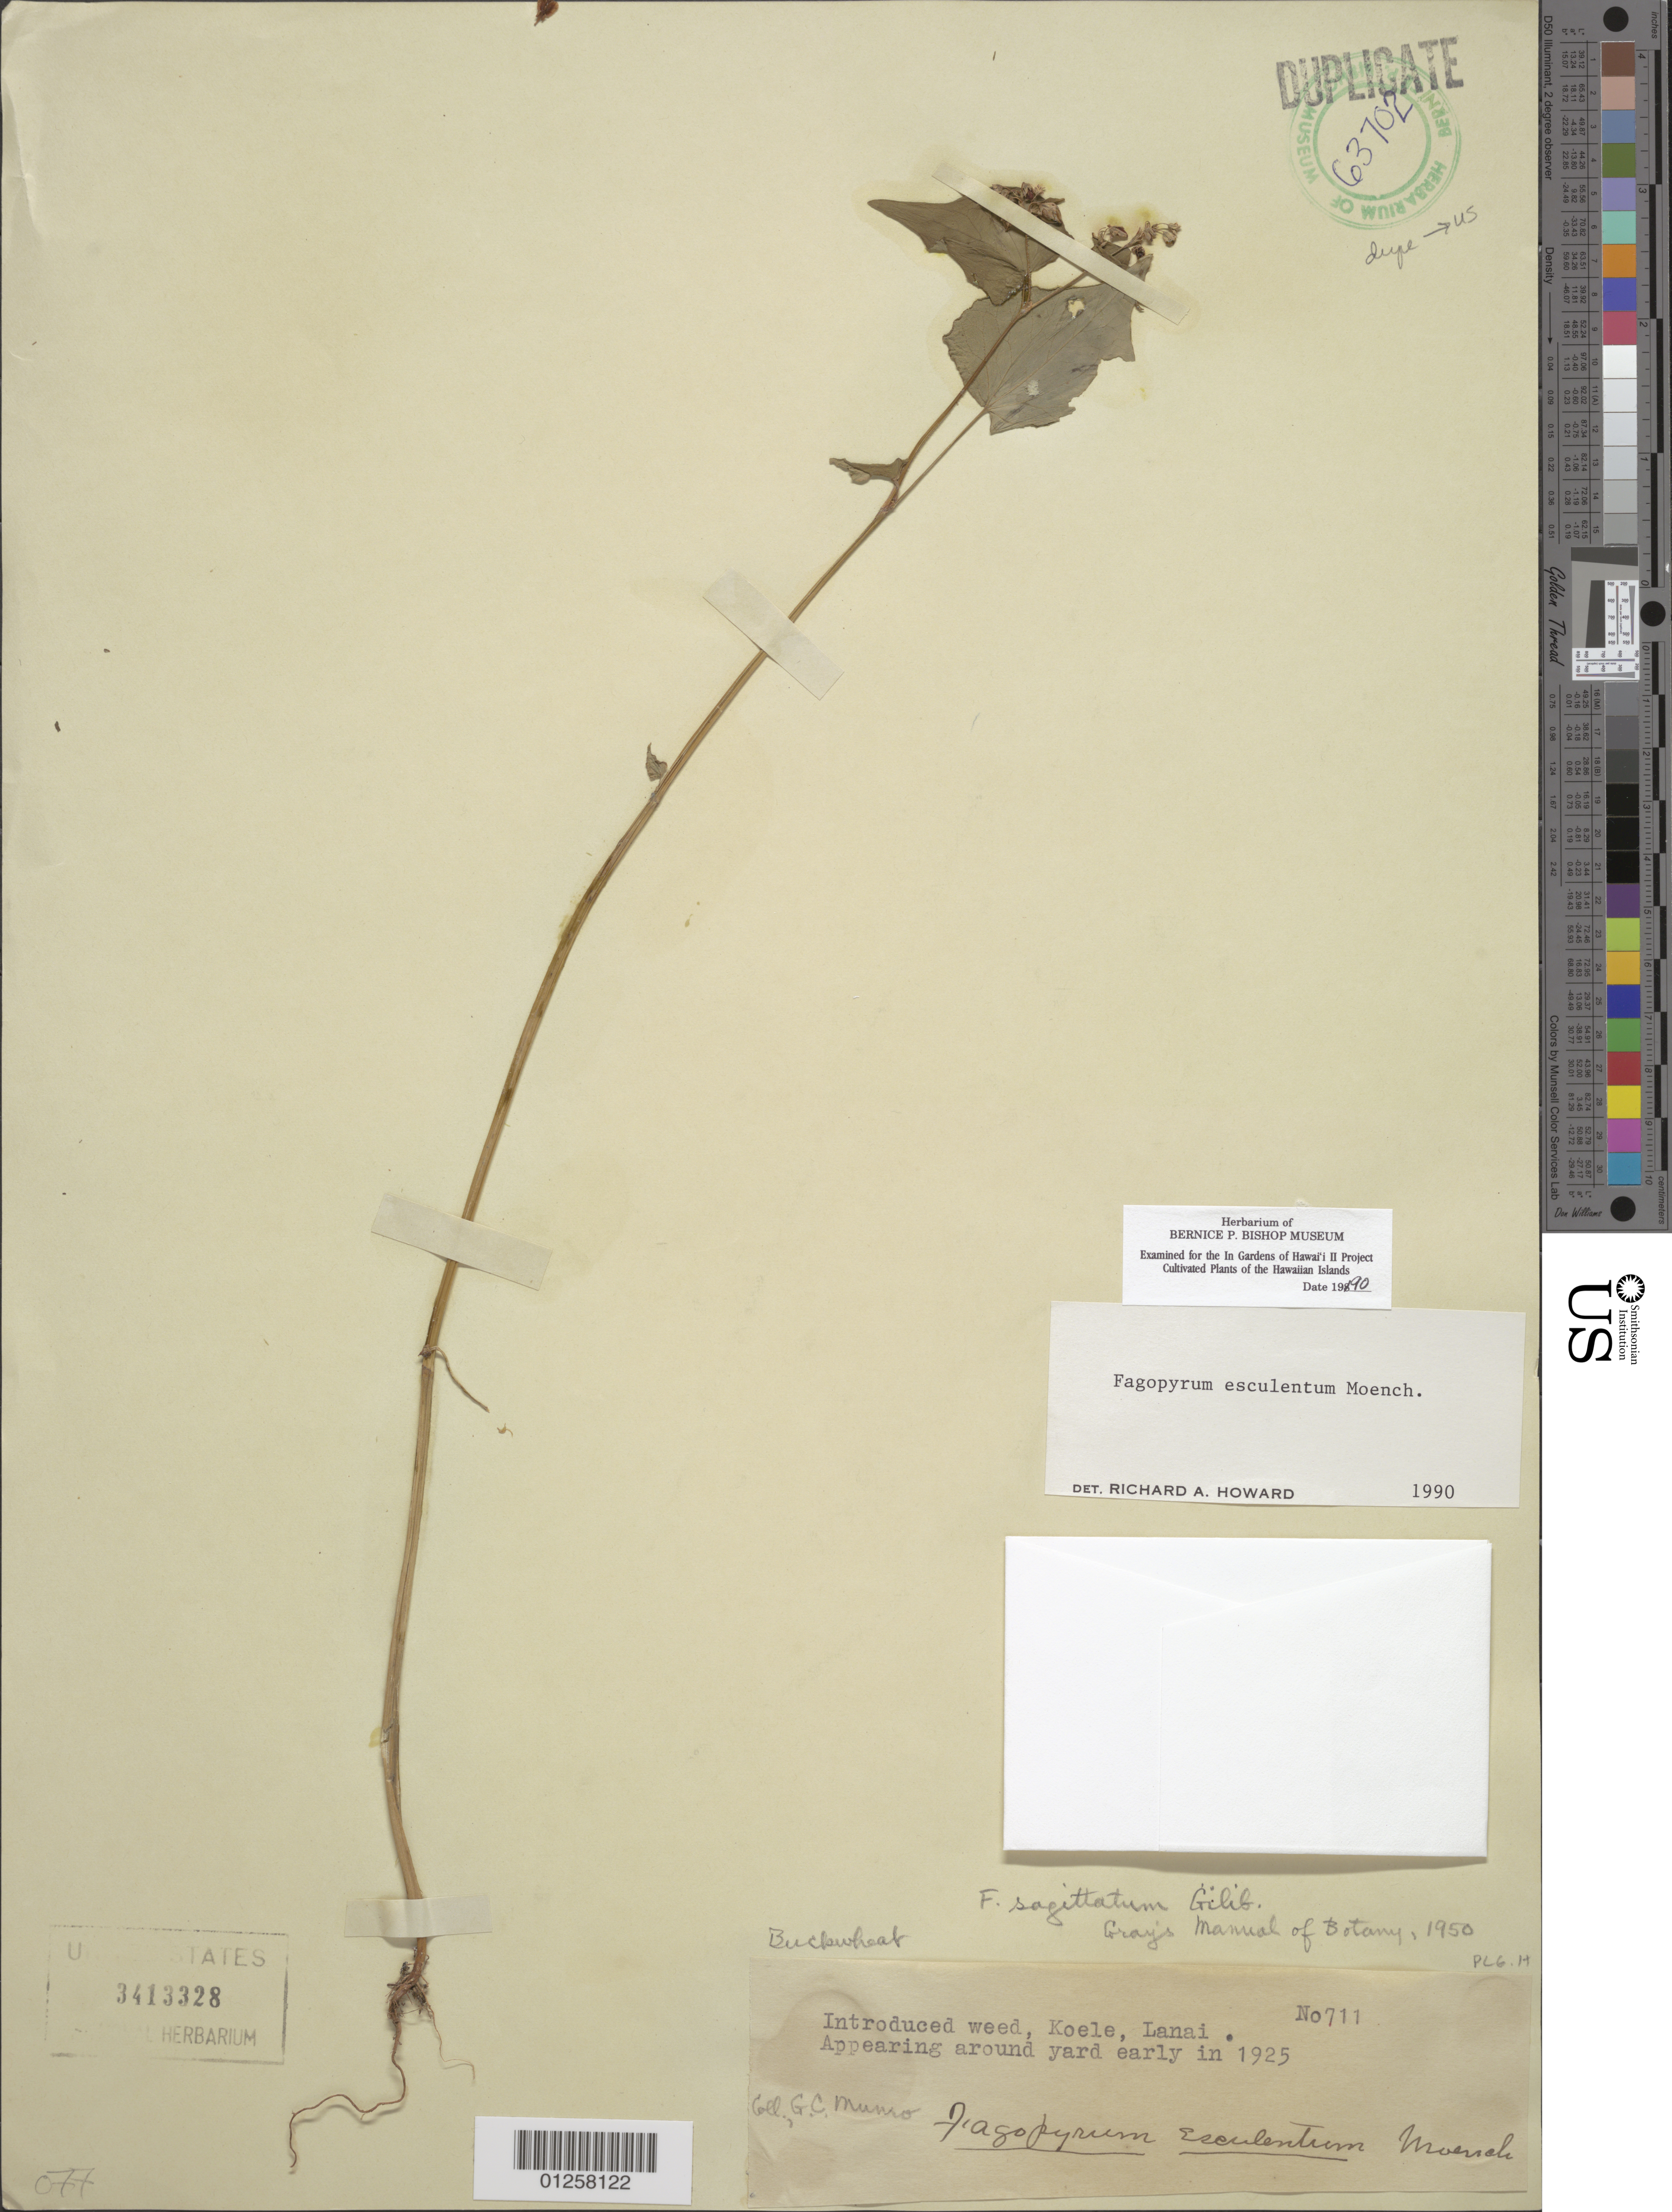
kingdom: Plantae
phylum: Tracheophyta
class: Magnoliopsida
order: Caryophyllales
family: Polygonaceae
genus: Fagopyrum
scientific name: Fagopyrum esculentum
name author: Moench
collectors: G. C. Munro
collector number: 711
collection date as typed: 1925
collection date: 1925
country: United States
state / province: Hawaii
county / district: Maui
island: Lana'i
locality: Koele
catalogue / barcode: US 3413328